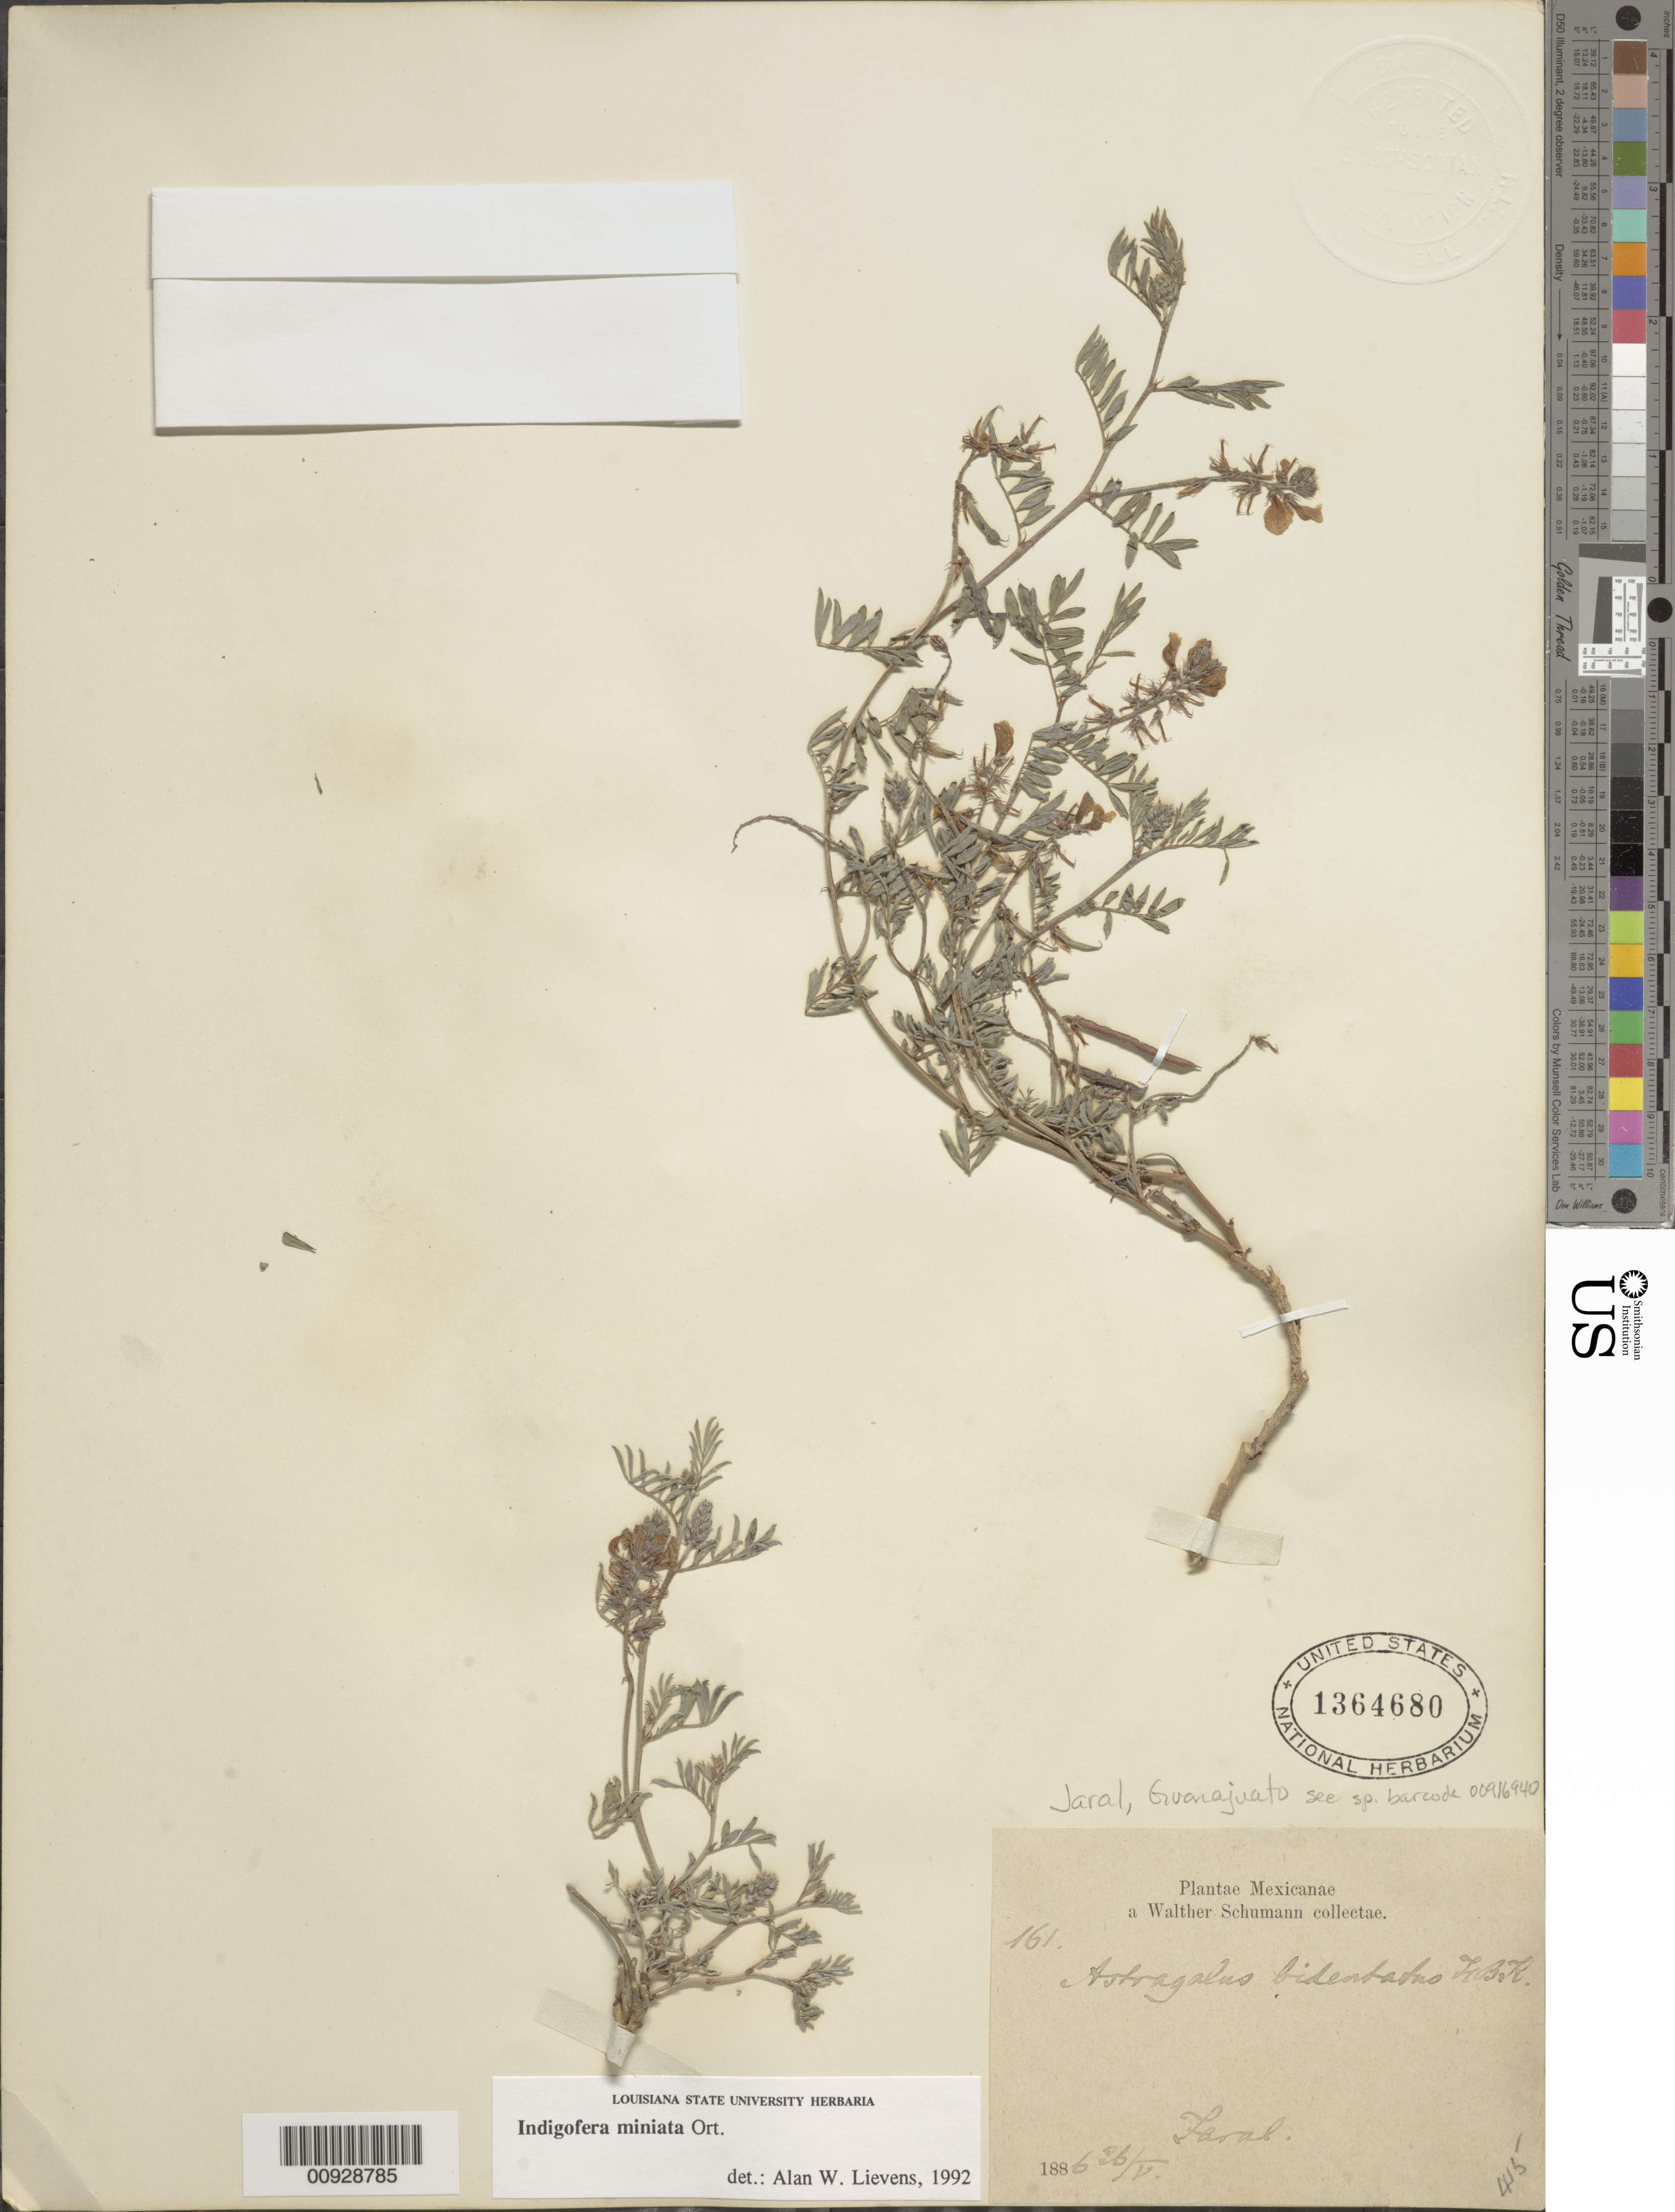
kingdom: Plantae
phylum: Tracheophyta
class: Magnoliopsida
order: Fabales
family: Fabaceae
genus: Indigofera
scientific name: Indigofera miniata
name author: Orteg.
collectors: W. Schumann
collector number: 161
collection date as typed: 26 May 1886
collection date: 1886-05-26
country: Mexico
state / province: Guanajuato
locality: Jaral, Guanajuato.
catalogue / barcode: US 1364680